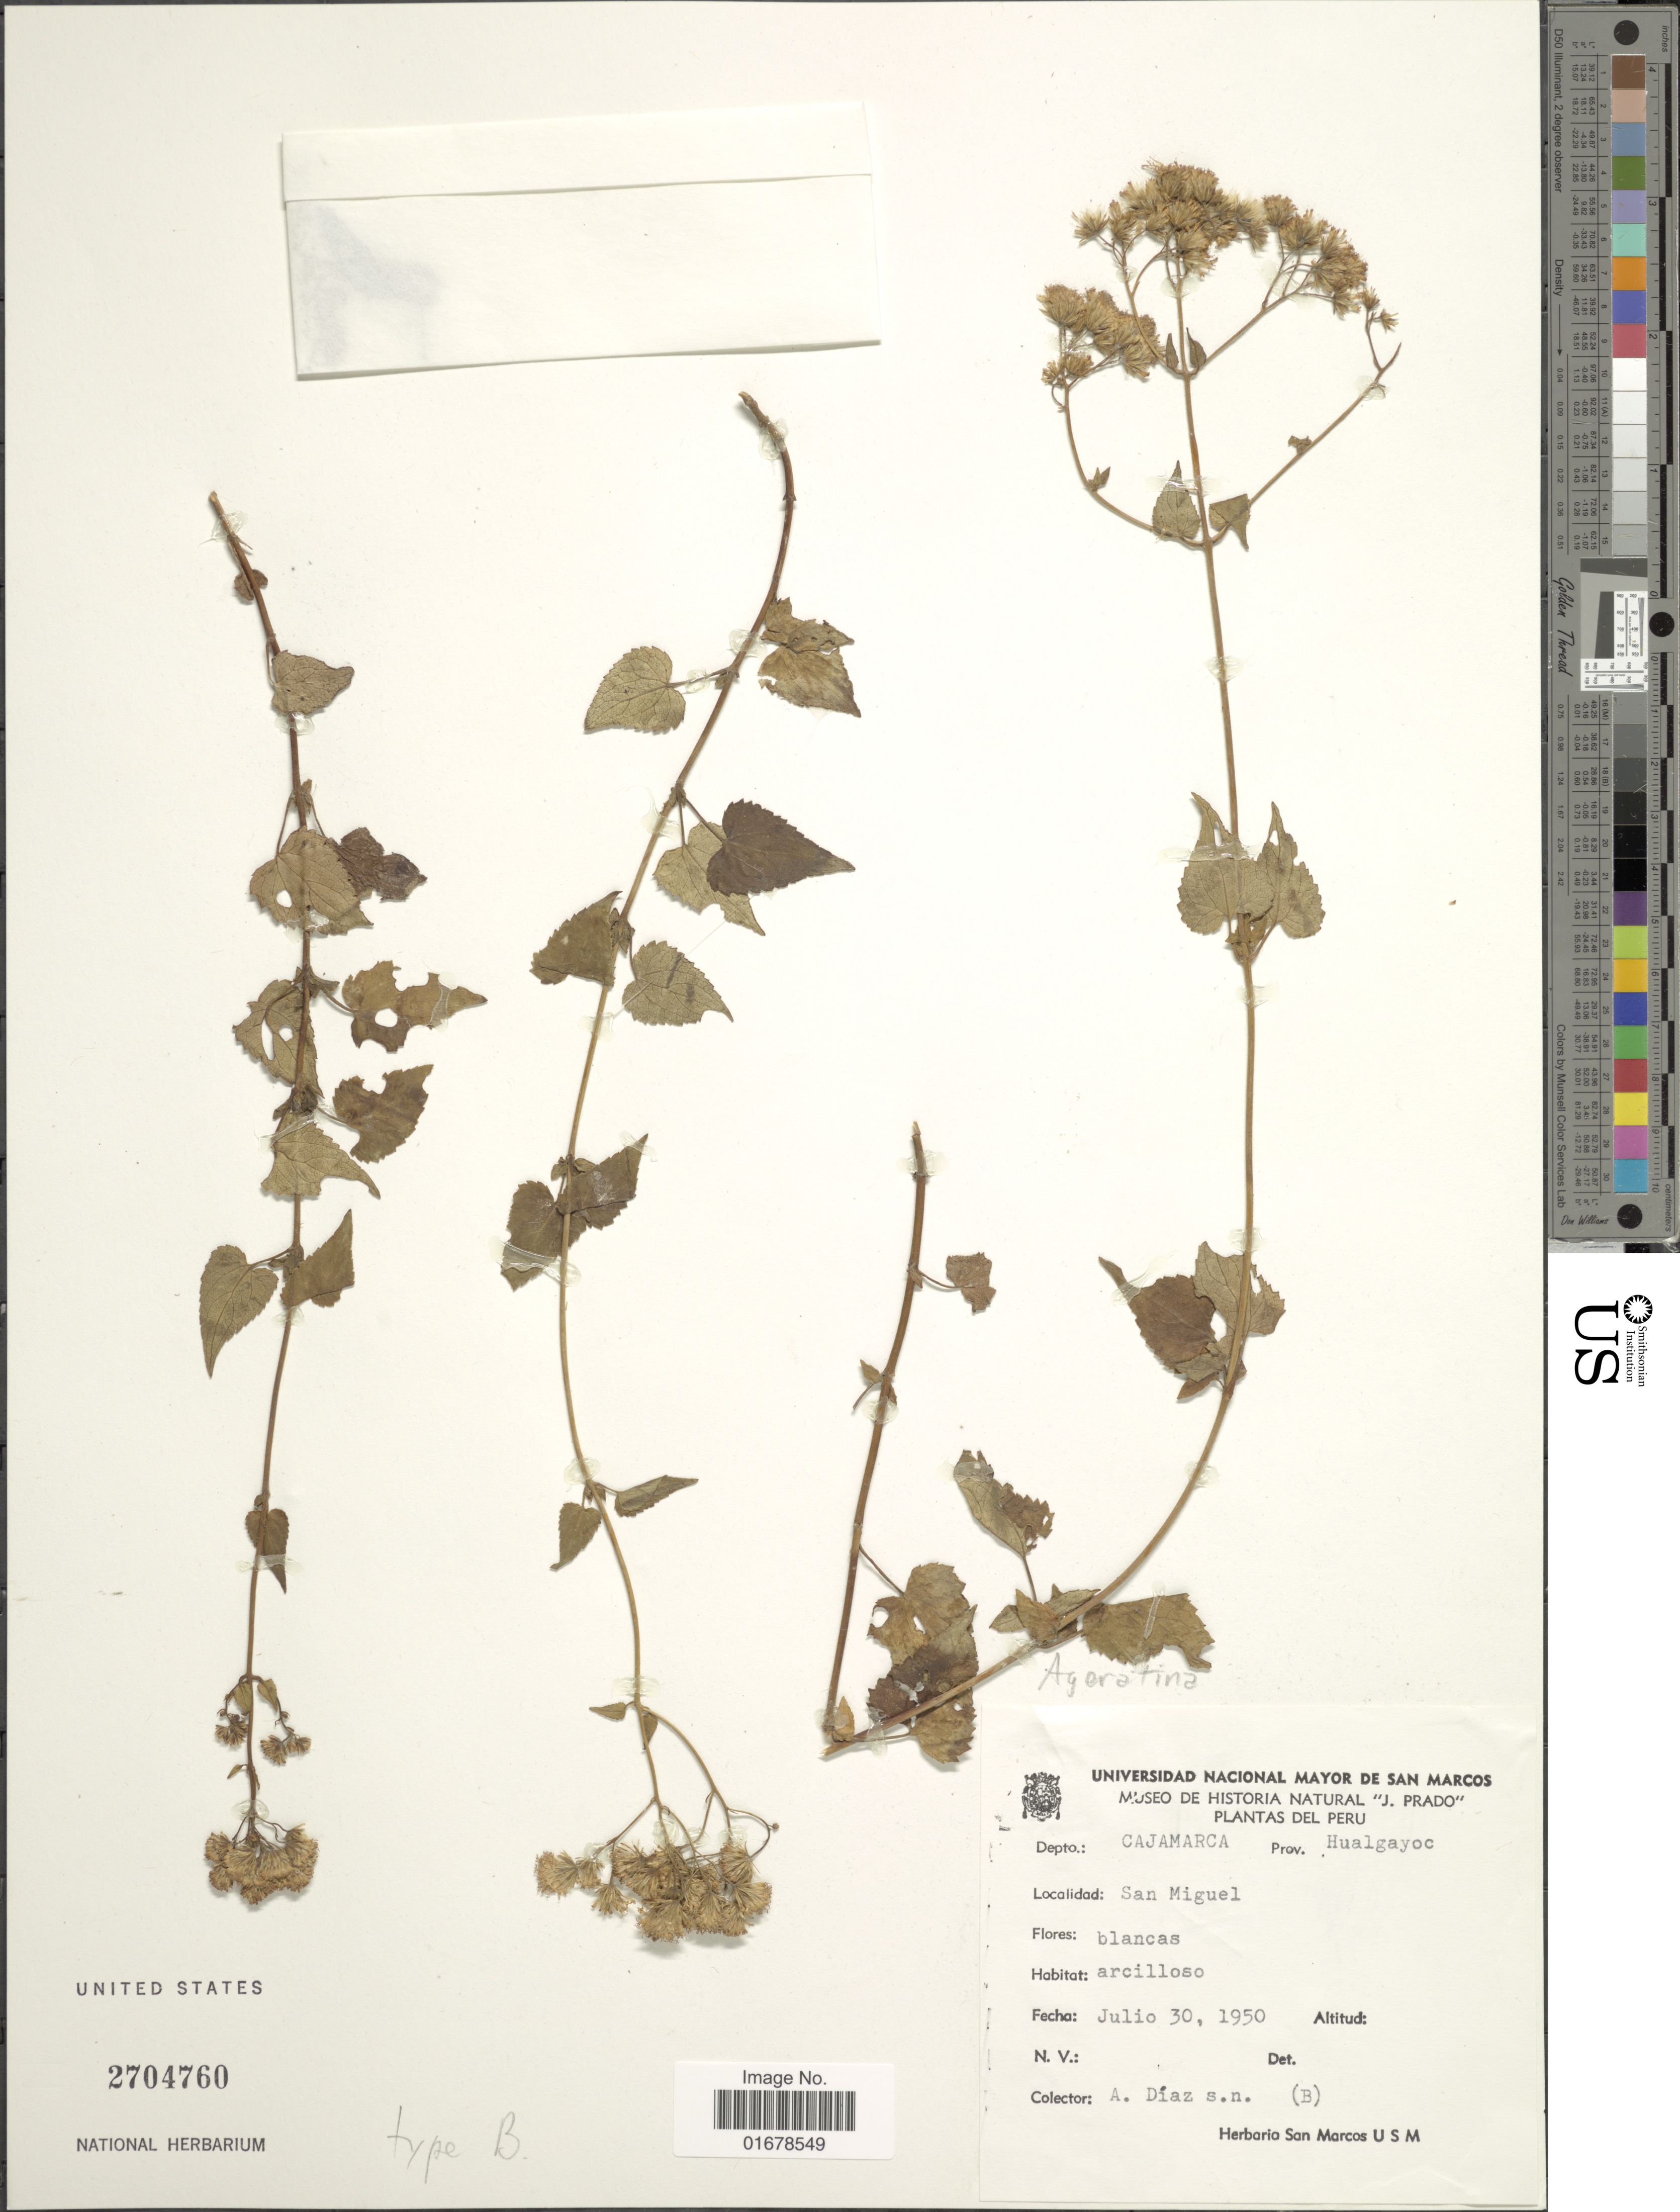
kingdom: Plantae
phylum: Tracheophyta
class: Magnoliopsida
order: Asterales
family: Asteraceae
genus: Ageratina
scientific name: Ageratina sp.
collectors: A. Díaz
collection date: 1950-07-30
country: Peru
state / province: Cajamarca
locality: Depto. Cajamarca, Prov.: Hualgayoc, San Miguel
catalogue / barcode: US 2704760